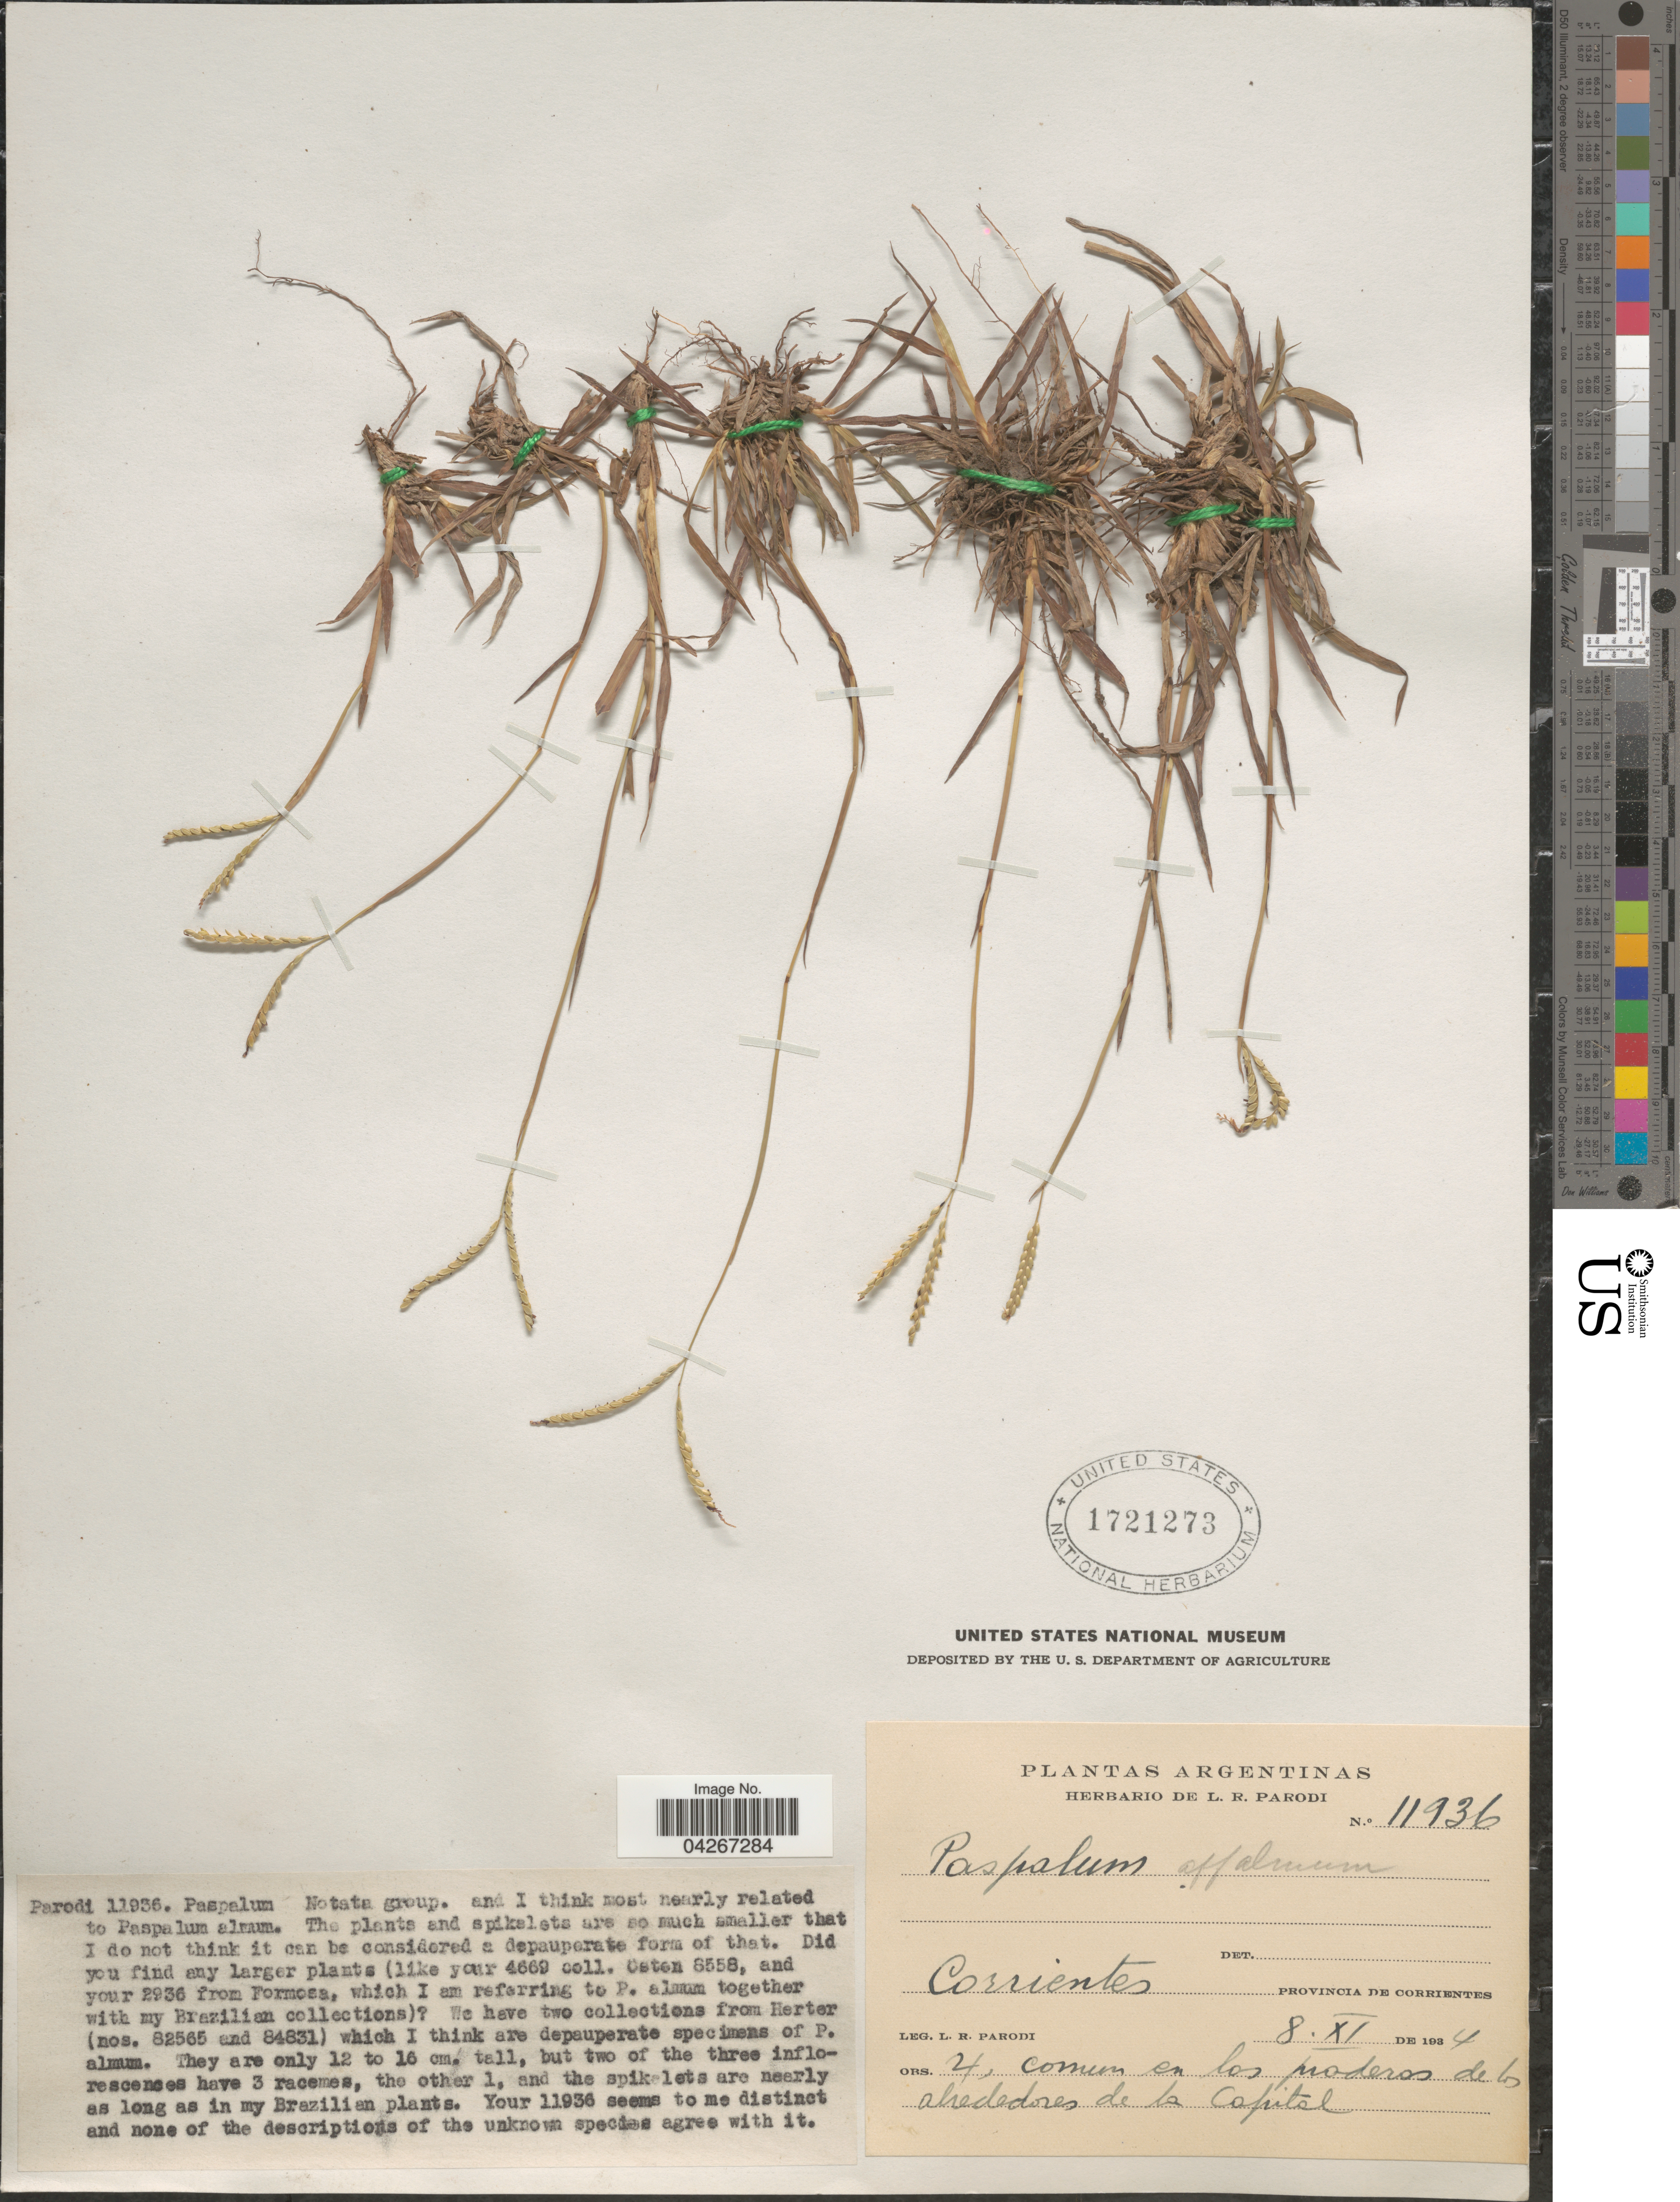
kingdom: Plantae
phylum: Tracheophyta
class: Liliopsida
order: Poales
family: Poaceae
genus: Paspalum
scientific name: Paspalum almum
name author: Chase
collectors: L. R. Parodi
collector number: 11936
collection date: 1934-11-08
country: Argentina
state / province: Corrientes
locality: Corrientes. Comun en los proderos de la alrededores de la Capital.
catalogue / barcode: US 1721273